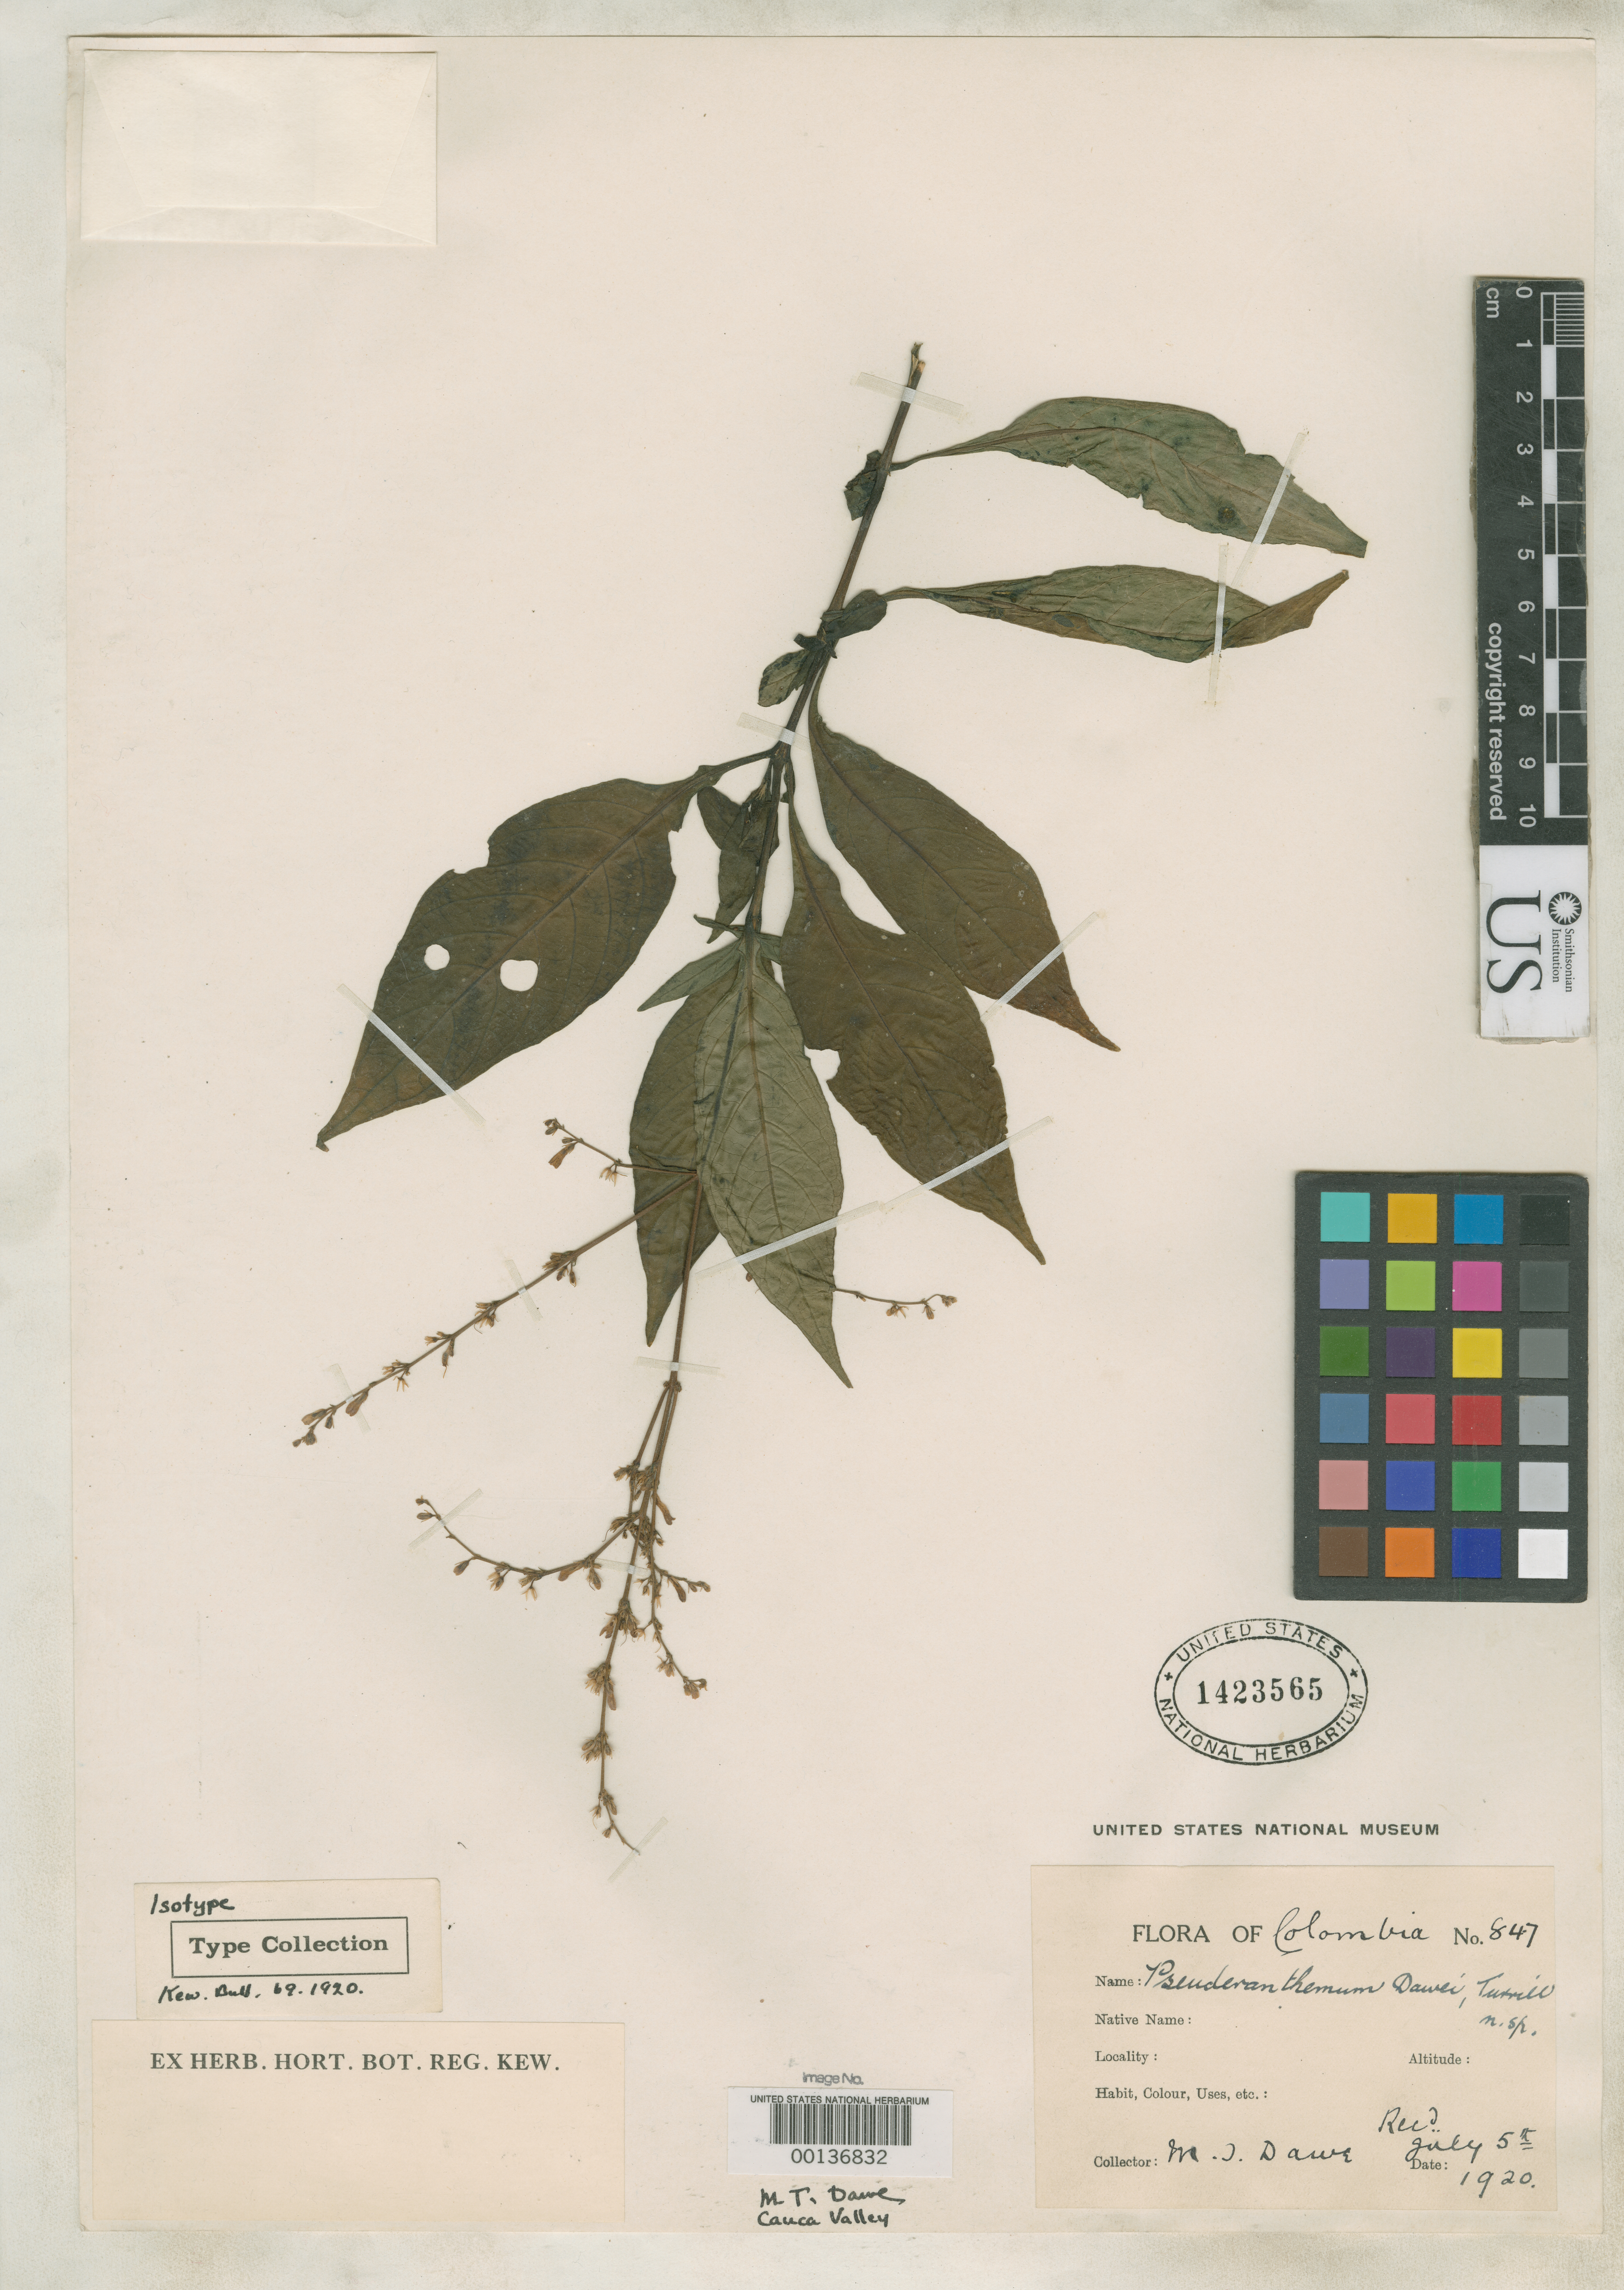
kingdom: Plantae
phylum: Tracheophyta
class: Magnoliopsida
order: Lamiales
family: Acanthaceae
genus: Pseuderanthemum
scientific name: Pseuderanthemum dawei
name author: Turrill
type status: Isotype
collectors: M. T. Dawe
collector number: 847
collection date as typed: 05 Jul 1920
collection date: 1920-07-05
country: Colombia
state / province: Cauca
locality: Cauca Valley.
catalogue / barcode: US 1423565